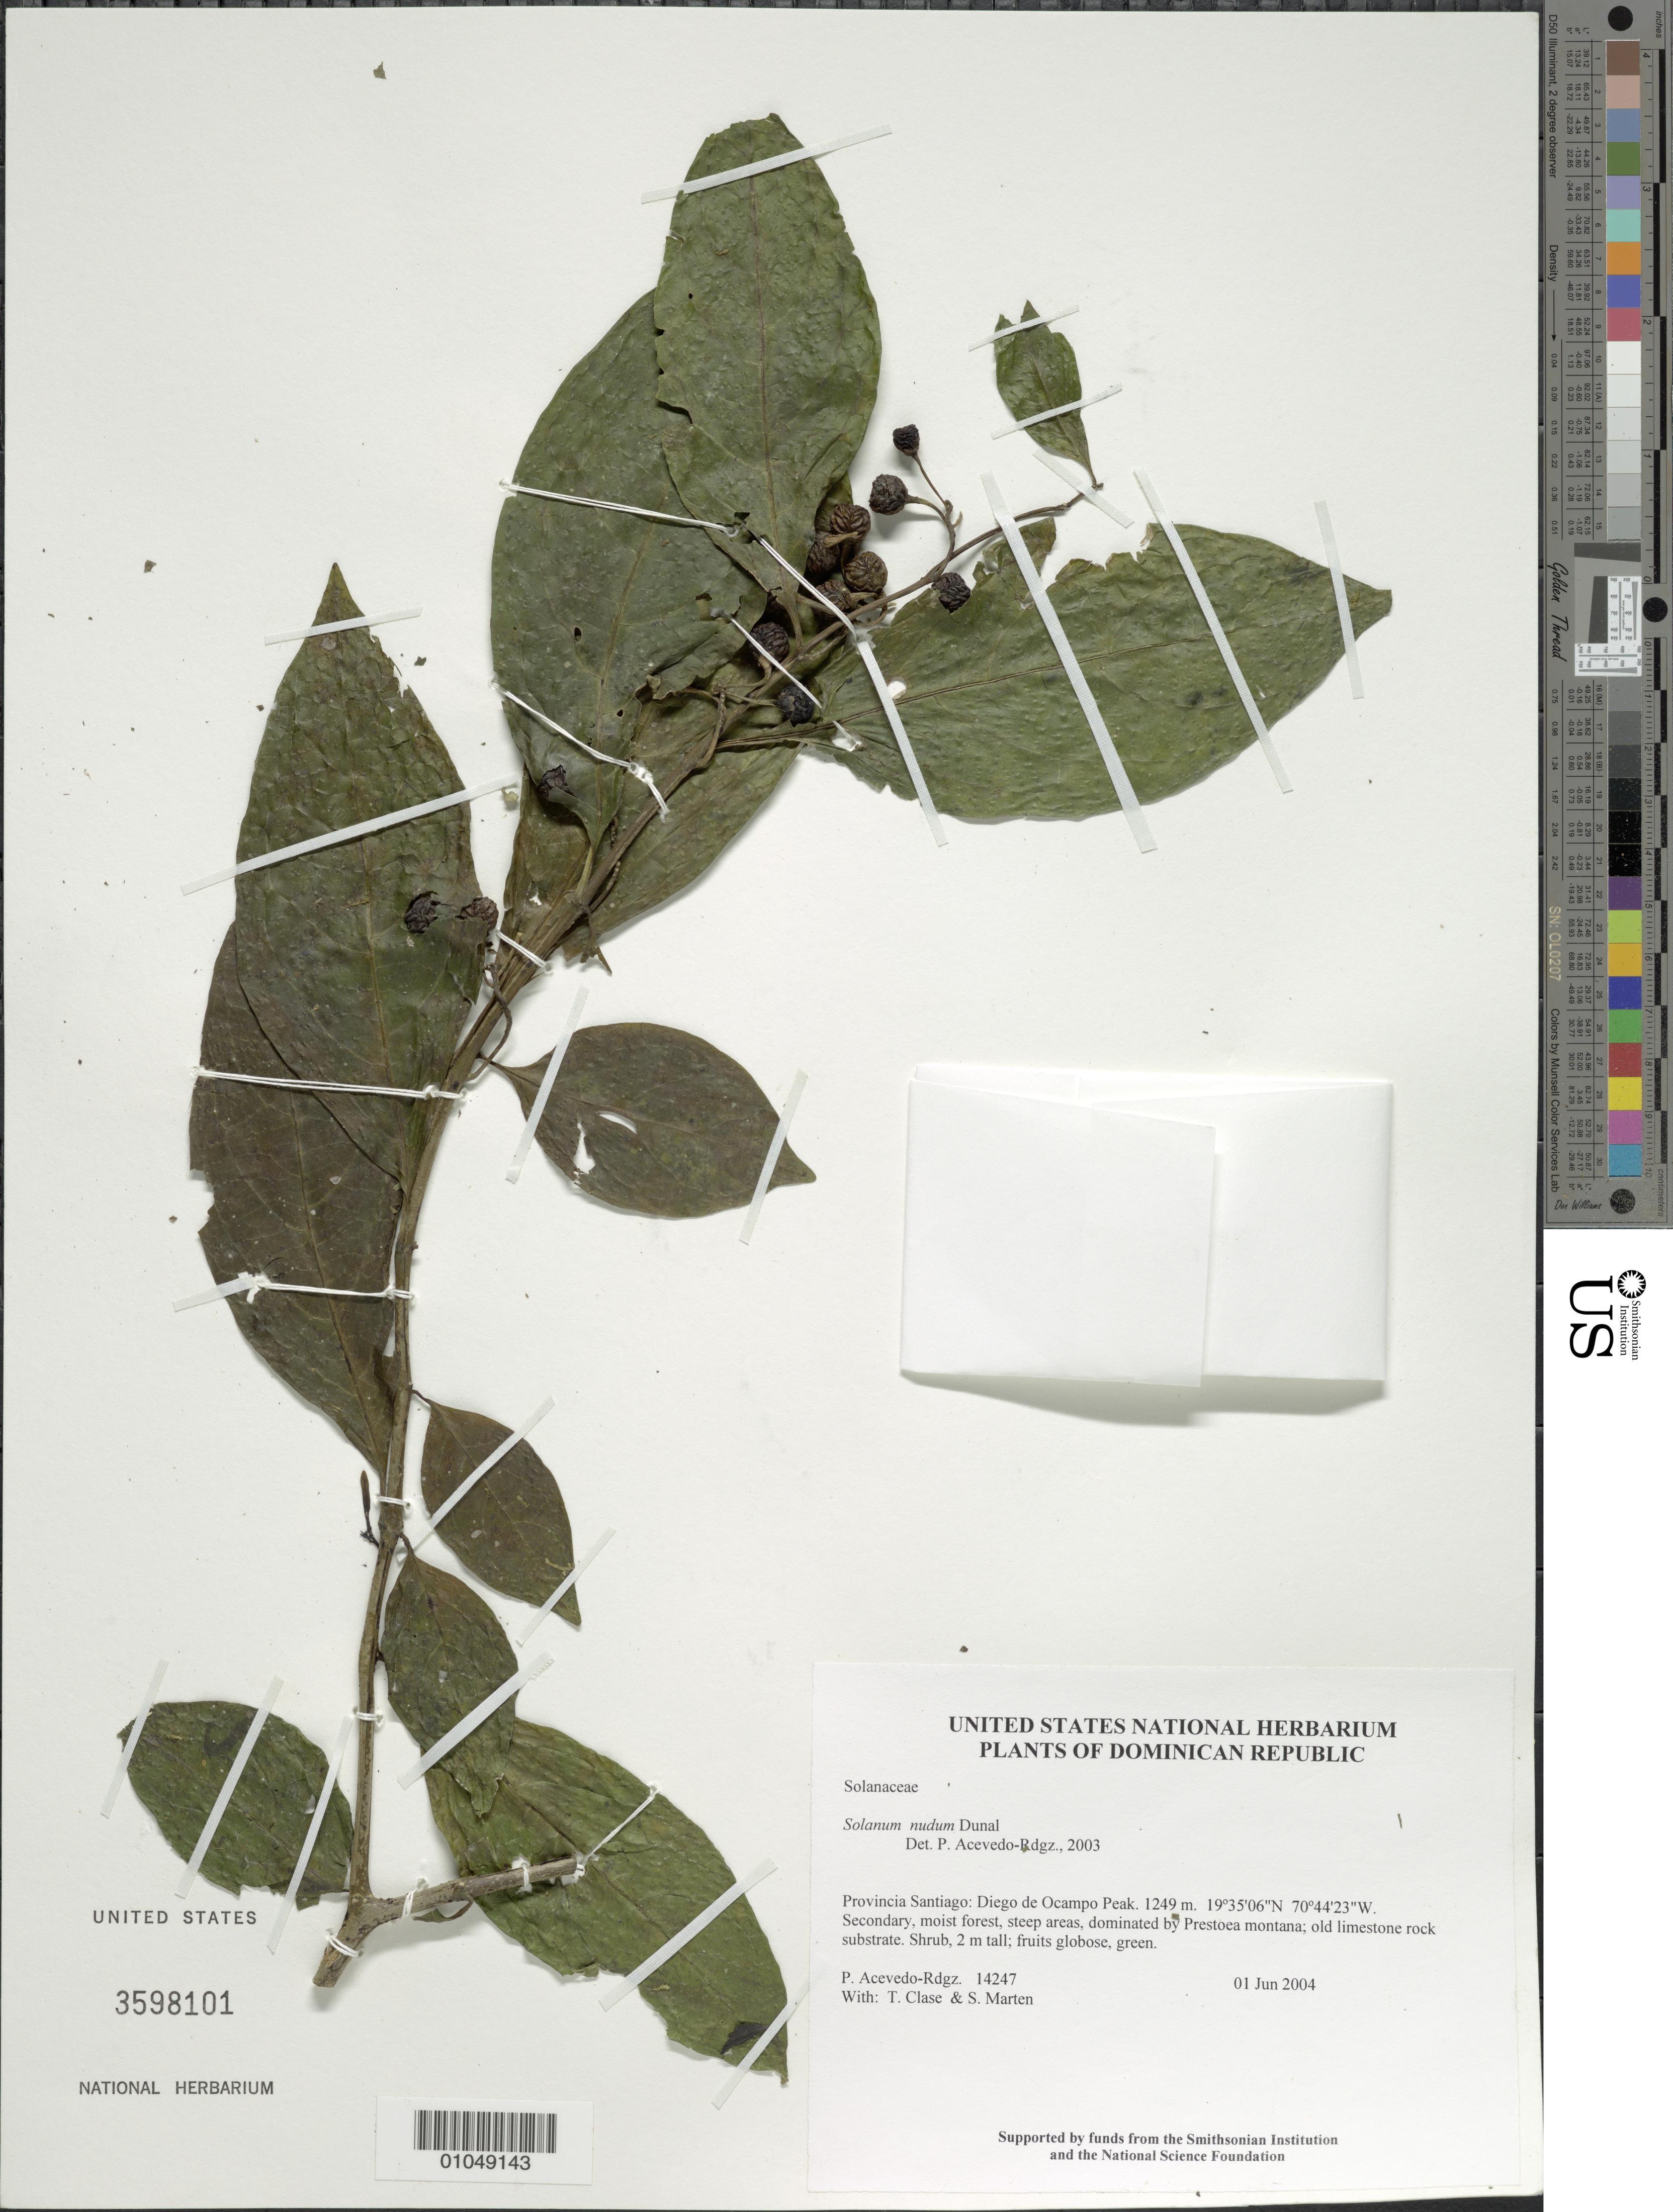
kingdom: Plantae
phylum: Tracheophyta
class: Magnoliopsida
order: Solanales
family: Solanaceae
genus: Solanum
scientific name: Solanum nudum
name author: Dunal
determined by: Acevedo-Rodríguez, P., (BOT), Smithsonian Institution - National Museum of Natural History (UNITED STATES)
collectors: P. Acevedo-Rodr., T. Clase & S. Marten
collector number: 14247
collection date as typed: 01 Jun 2004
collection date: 2004-06-01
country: Dominican Republic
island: Hispaniola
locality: Provincia Santiago: Diego de Ocampo Peak.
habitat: Secondary, moist forest, steep areas, dominated by Prestoea montana; old limestone rock substrate.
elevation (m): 1249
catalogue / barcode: US 3598101